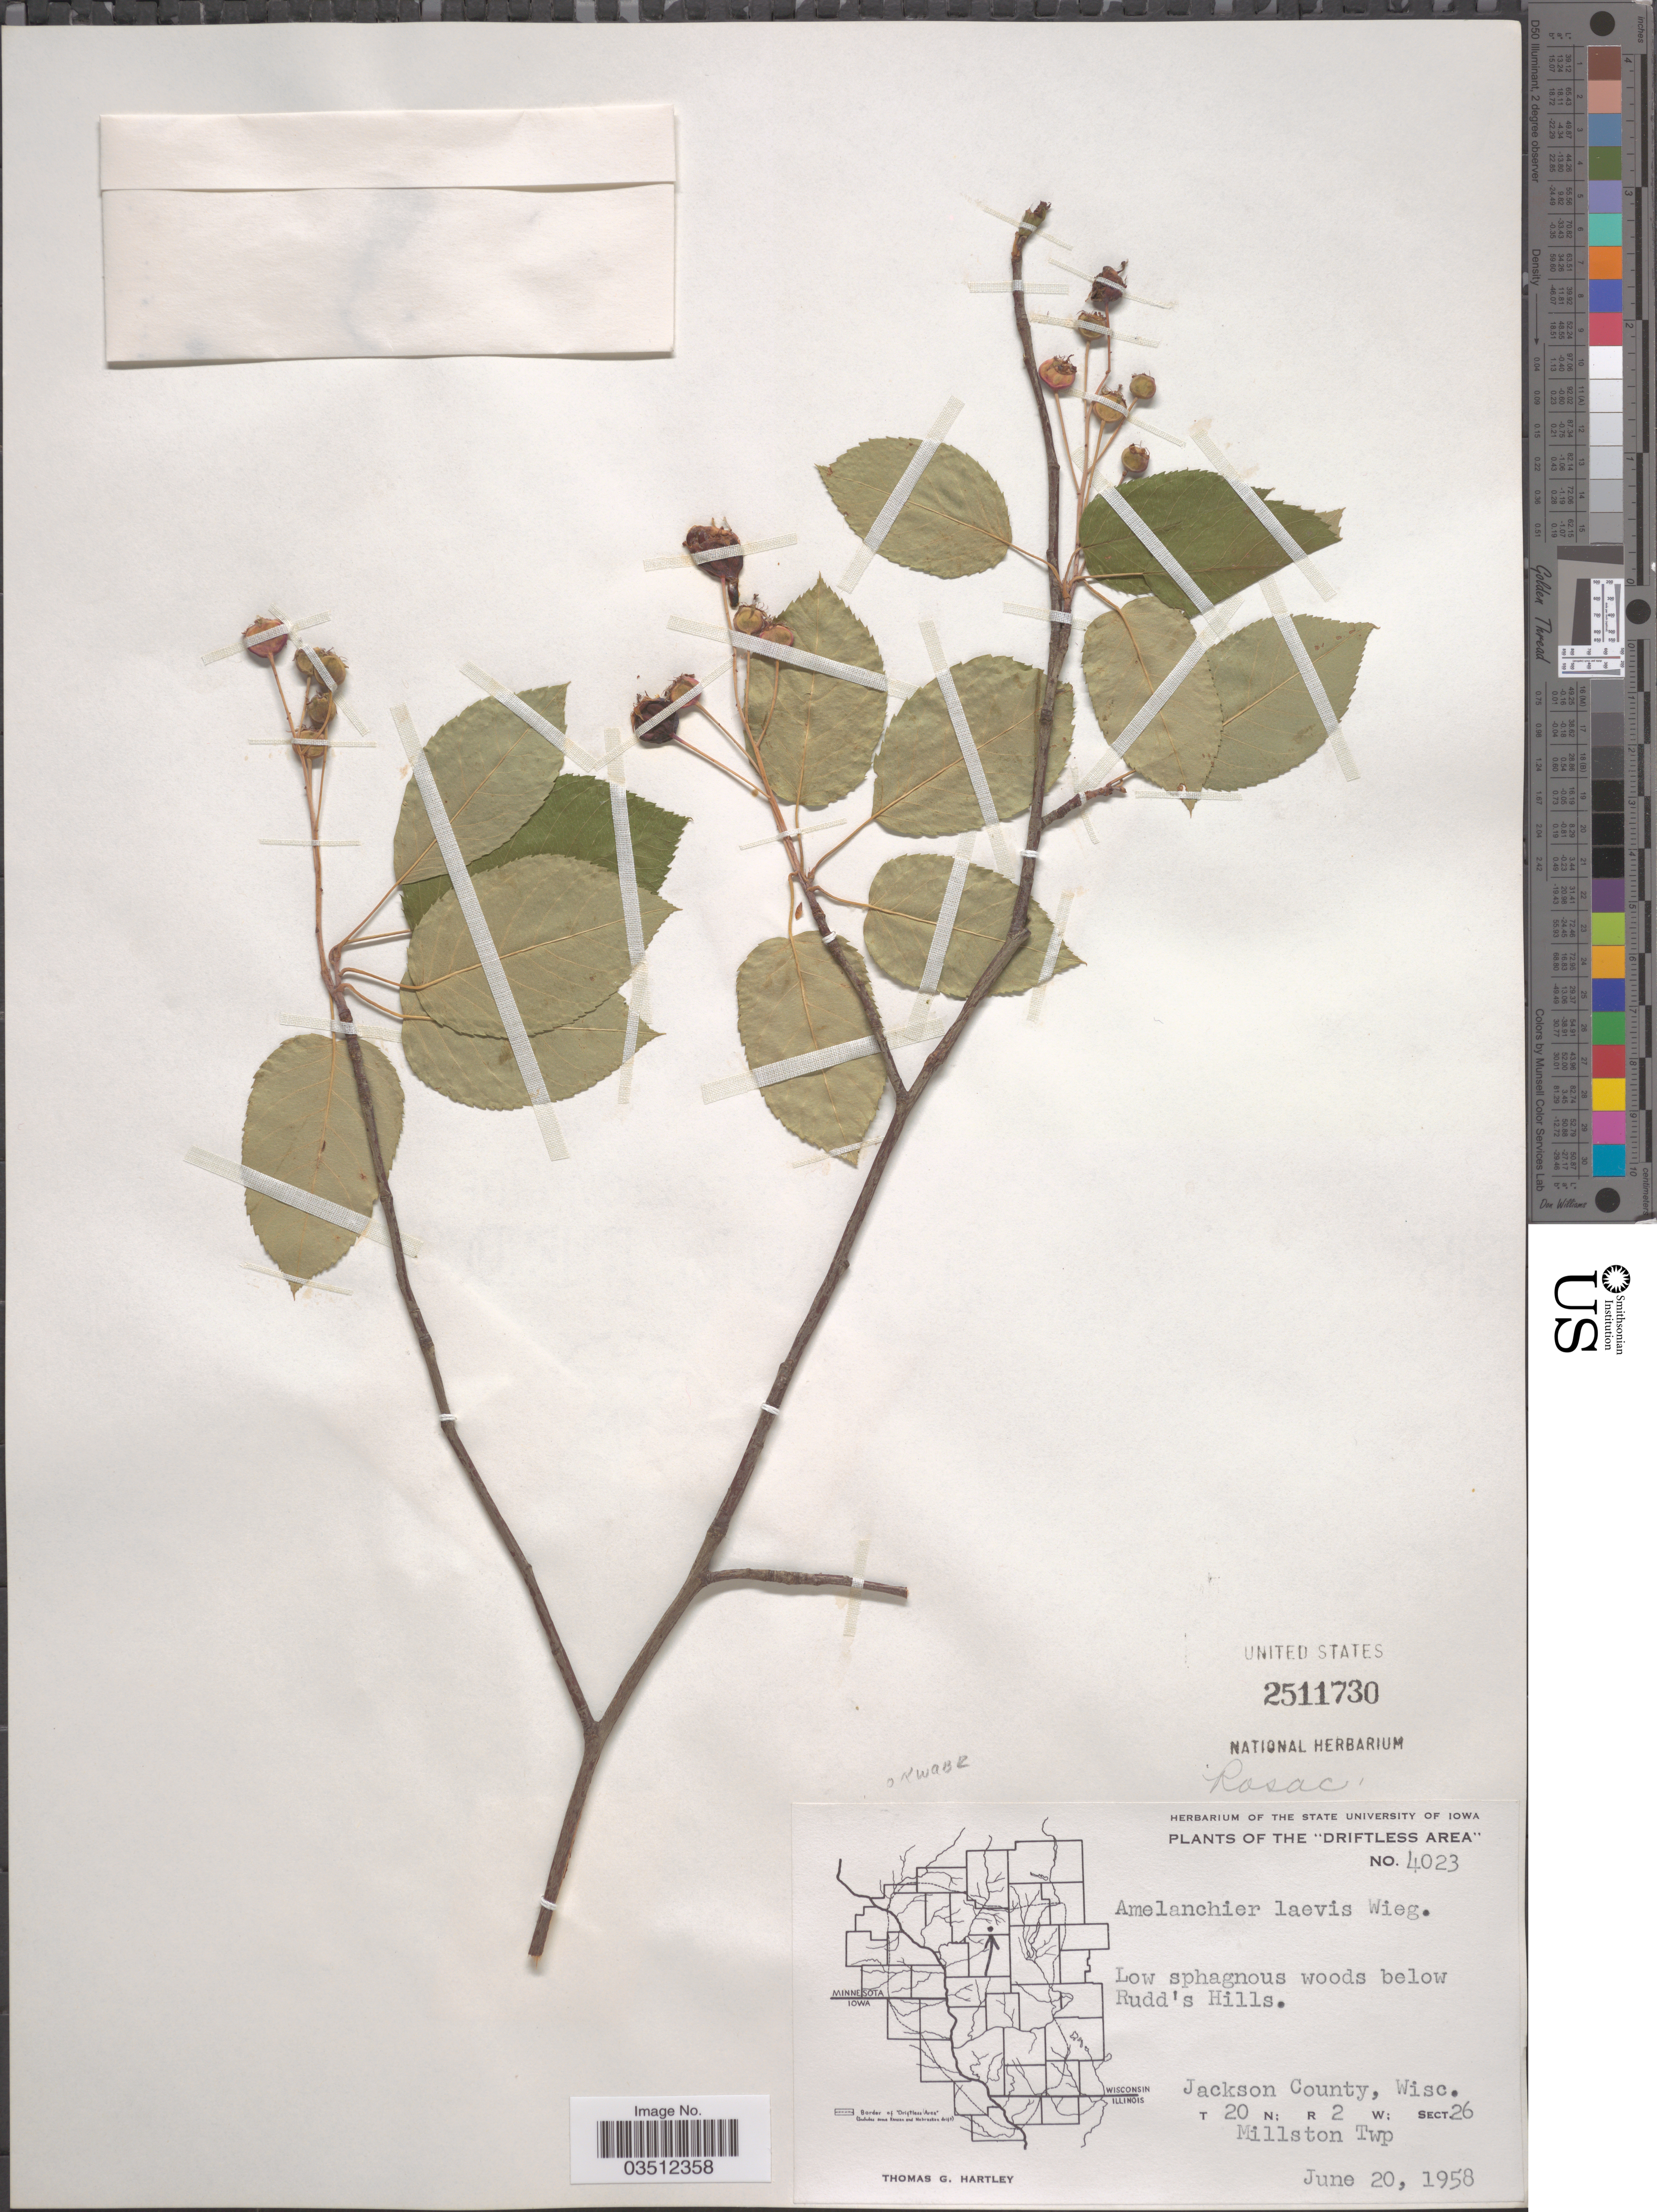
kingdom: Plantae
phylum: Tracheophyta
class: Magnoliopsida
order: Rosales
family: Rosaceae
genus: Amelanchier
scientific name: Amelanchier laevis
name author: Wiegand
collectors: T. G. Hartley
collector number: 4023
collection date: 1958-06-20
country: United States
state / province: Wisconsin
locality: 'Driftless Area'. Low sphagnous woods below Rudd's Hills. Jackson County. T 20 N; R 2 W; Sect. 26 Millston Twp.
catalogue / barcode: US 2511730